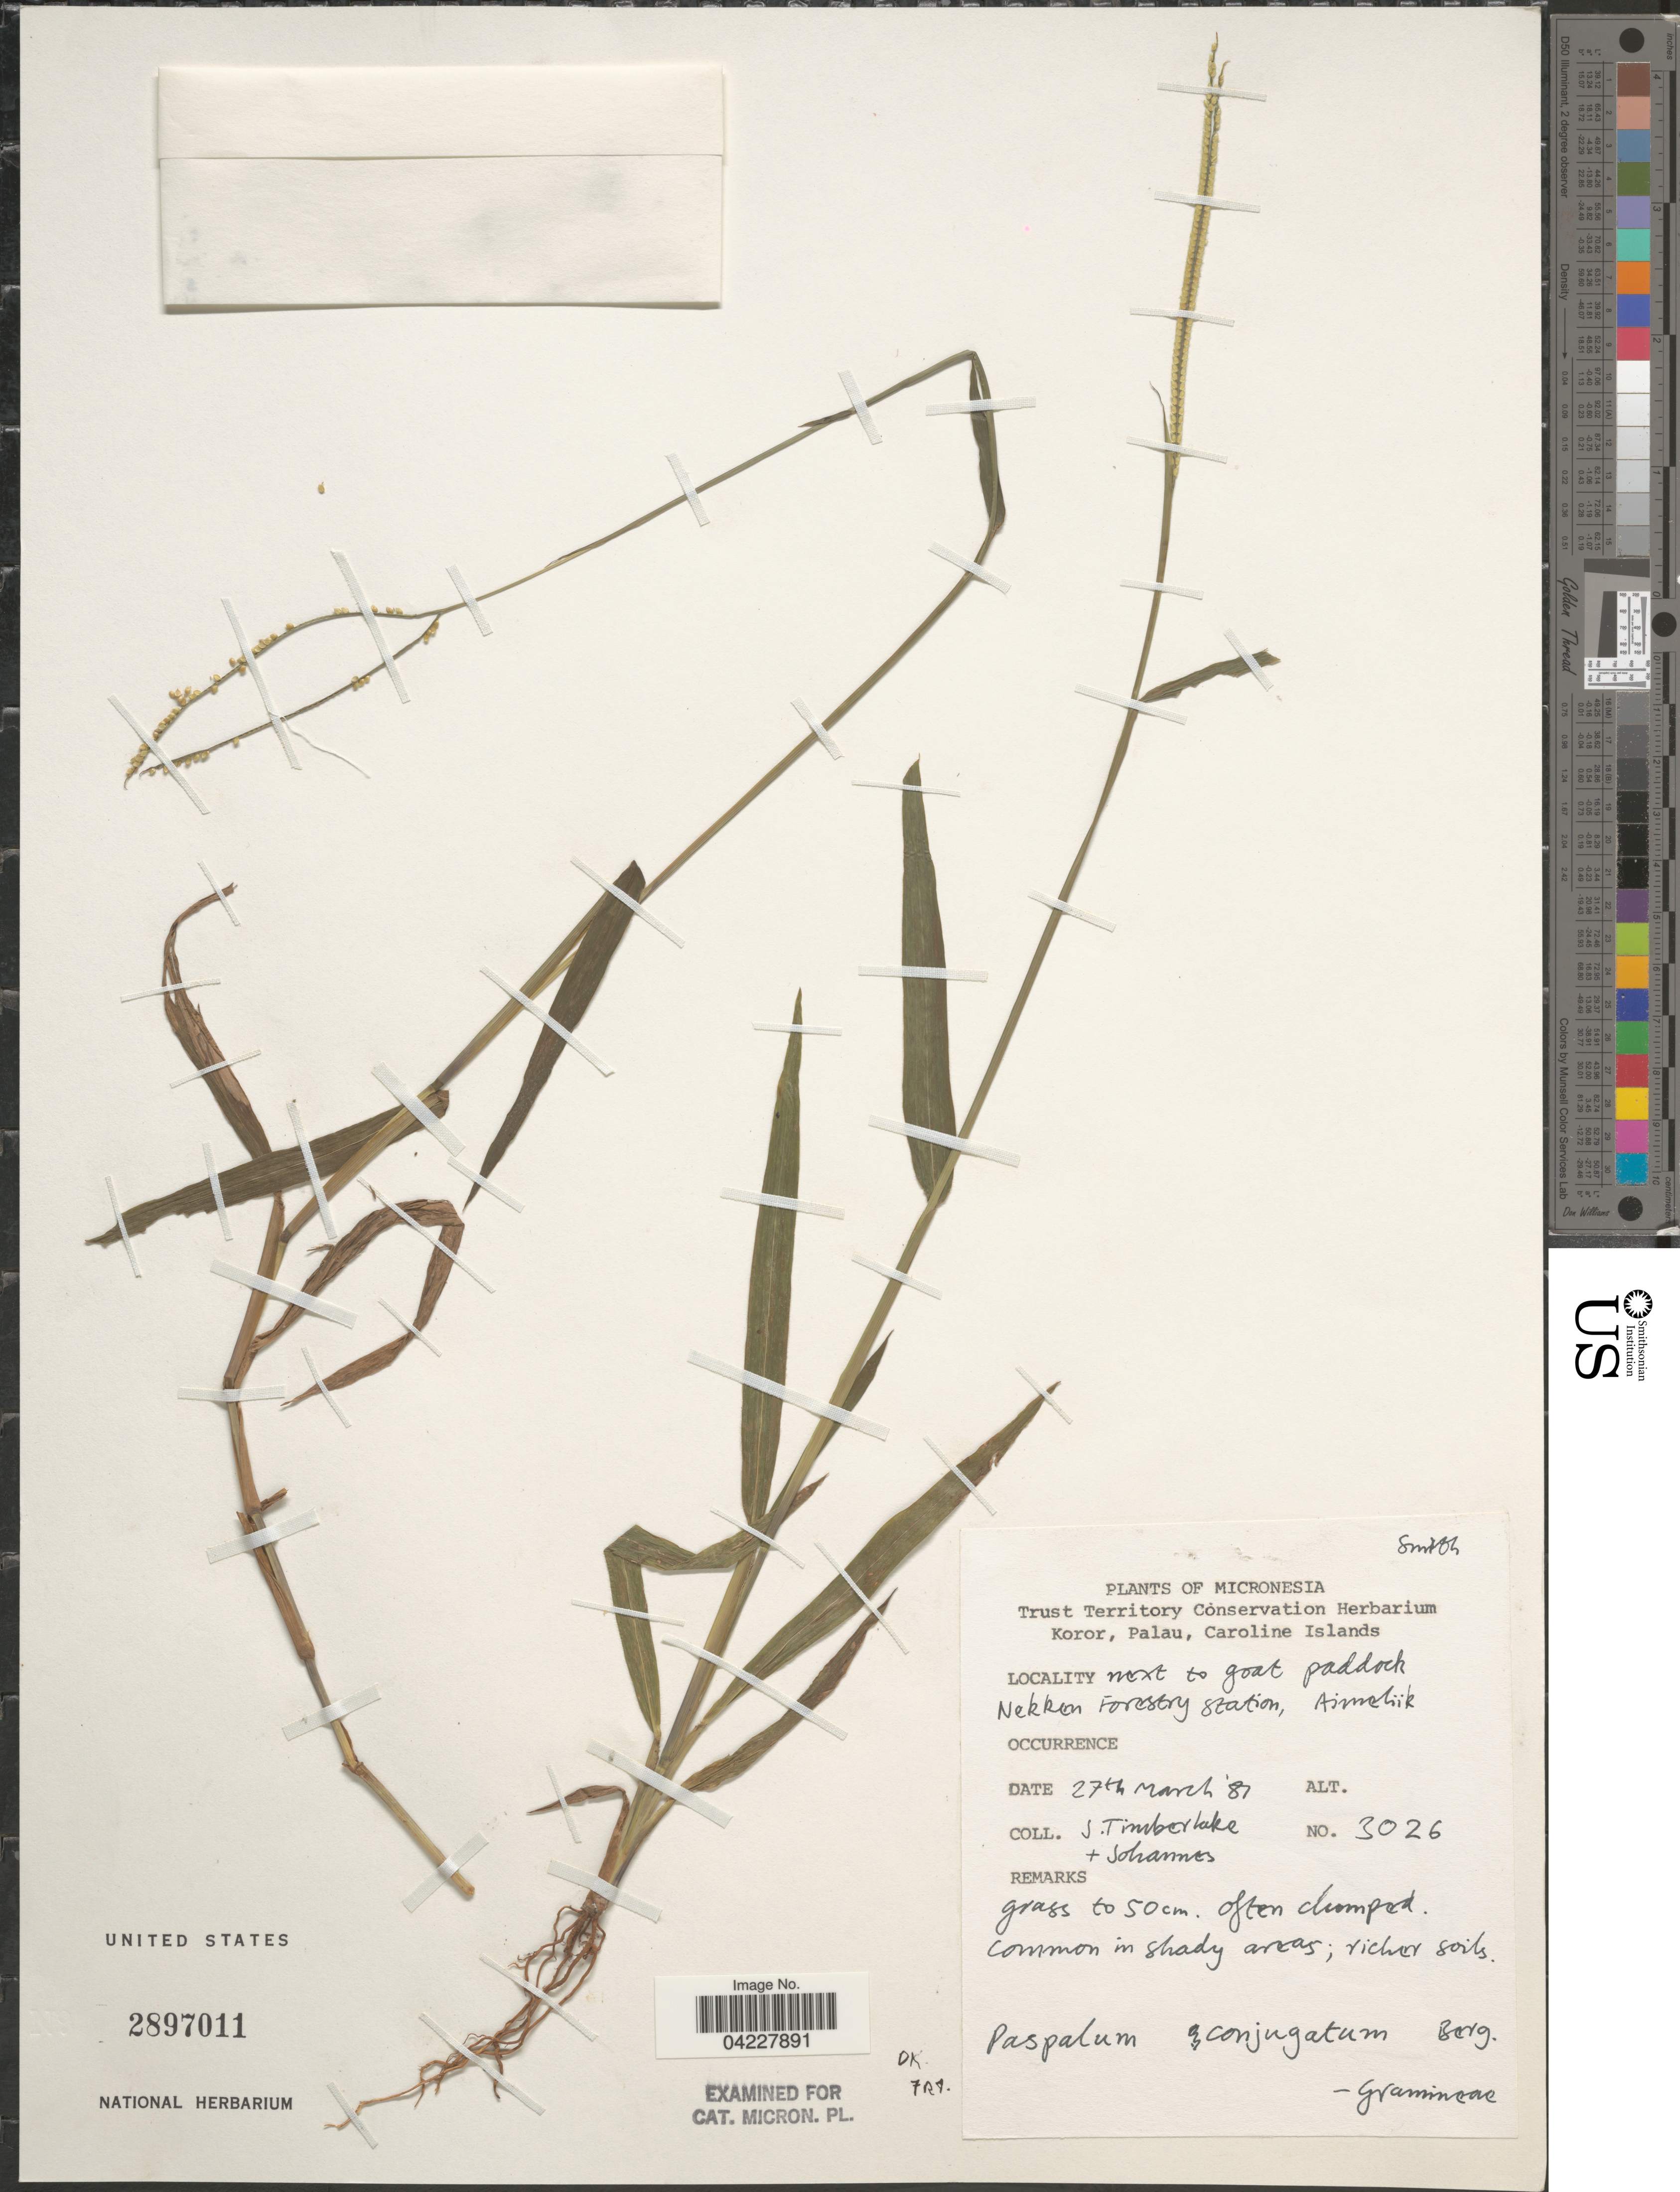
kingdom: Plantae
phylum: Tracheophyta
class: Liliopsida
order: Poales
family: Poaceae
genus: Paspalum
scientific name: Paspalum conjugatum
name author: P.J. Bergius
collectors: J. Timberlake & -. Johannes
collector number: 3026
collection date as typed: Transcribed d/m/y: 27/3/87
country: Palau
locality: Next to goat paddock Nekken Forestry Station, Aimeliik.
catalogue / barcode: US 2897011